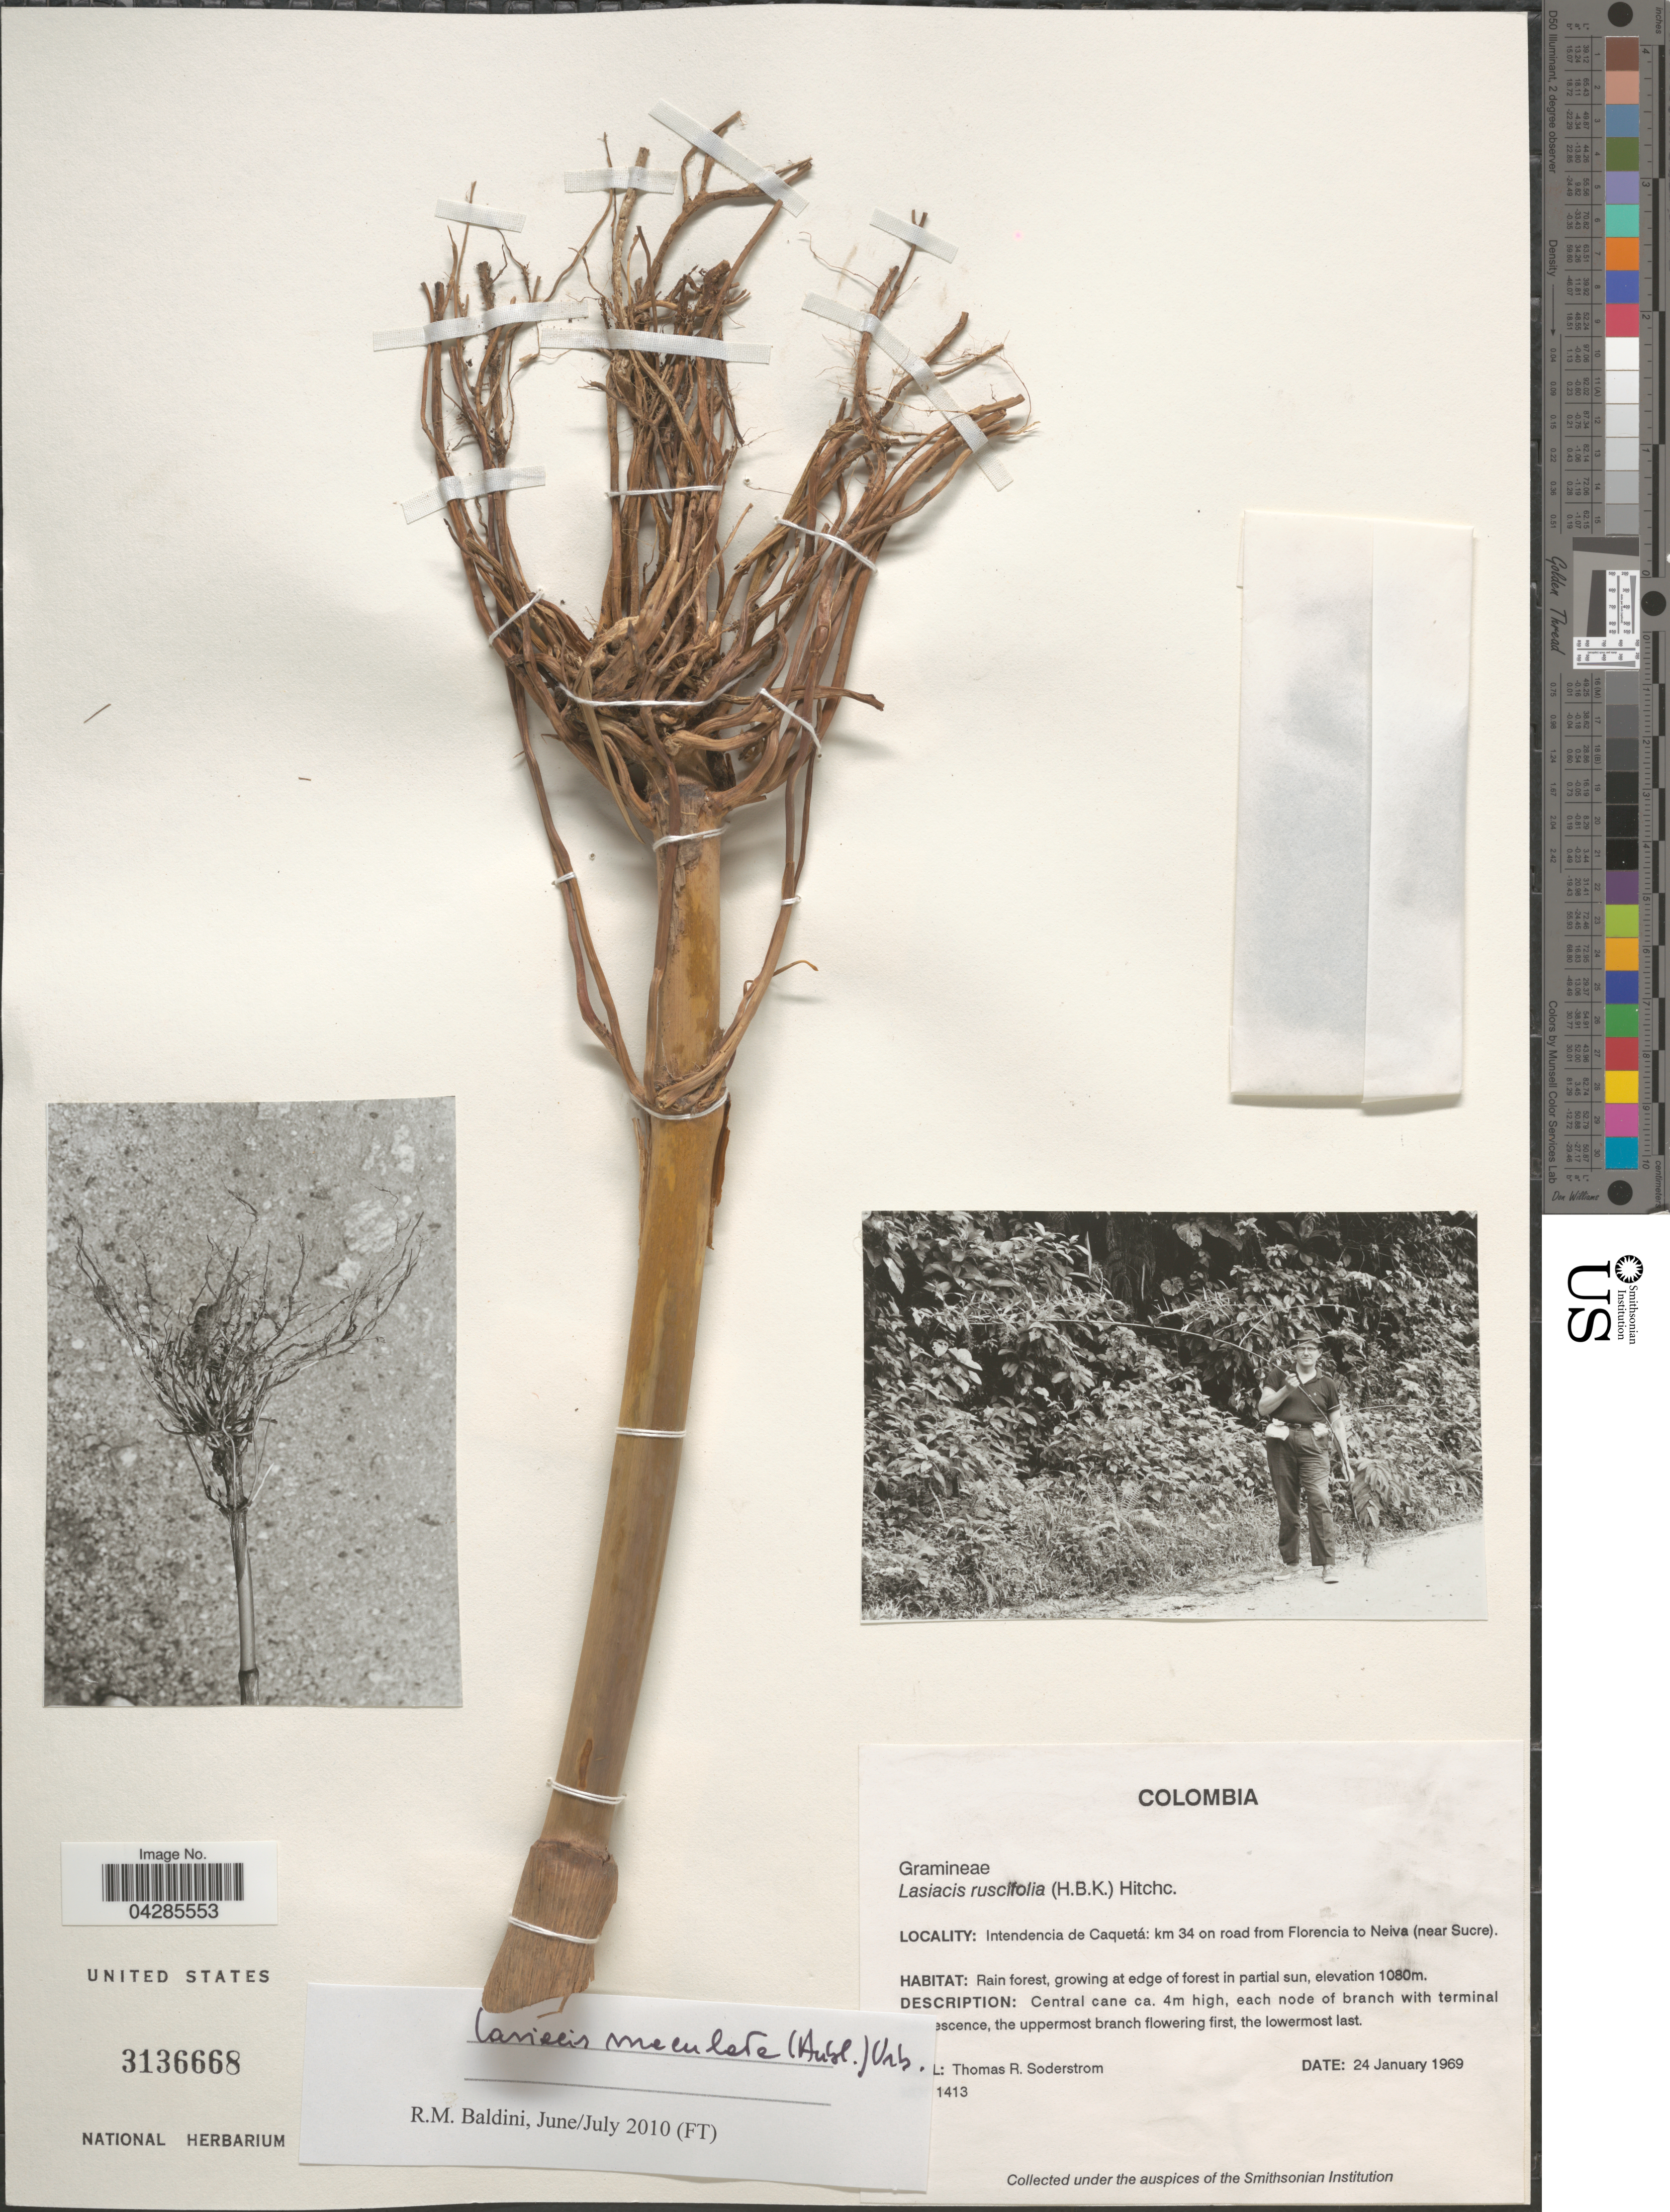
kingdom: Plantae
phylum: Tracheophyta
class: Liliopsida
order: Poales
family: Poaceae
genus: Lasiacis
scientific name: Lasiacis sorghoidea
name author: (Desv. ex Ham.) Hitchc. & Chase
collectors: T. R. Soderstrom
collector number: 1413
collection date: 1969-01-24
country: Colombia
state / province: Caquetá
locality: Intendencia de Caquetá: km 34 on road from Florencia to Neiva (near Sucre).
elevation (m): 1080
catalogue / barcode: US 3136668